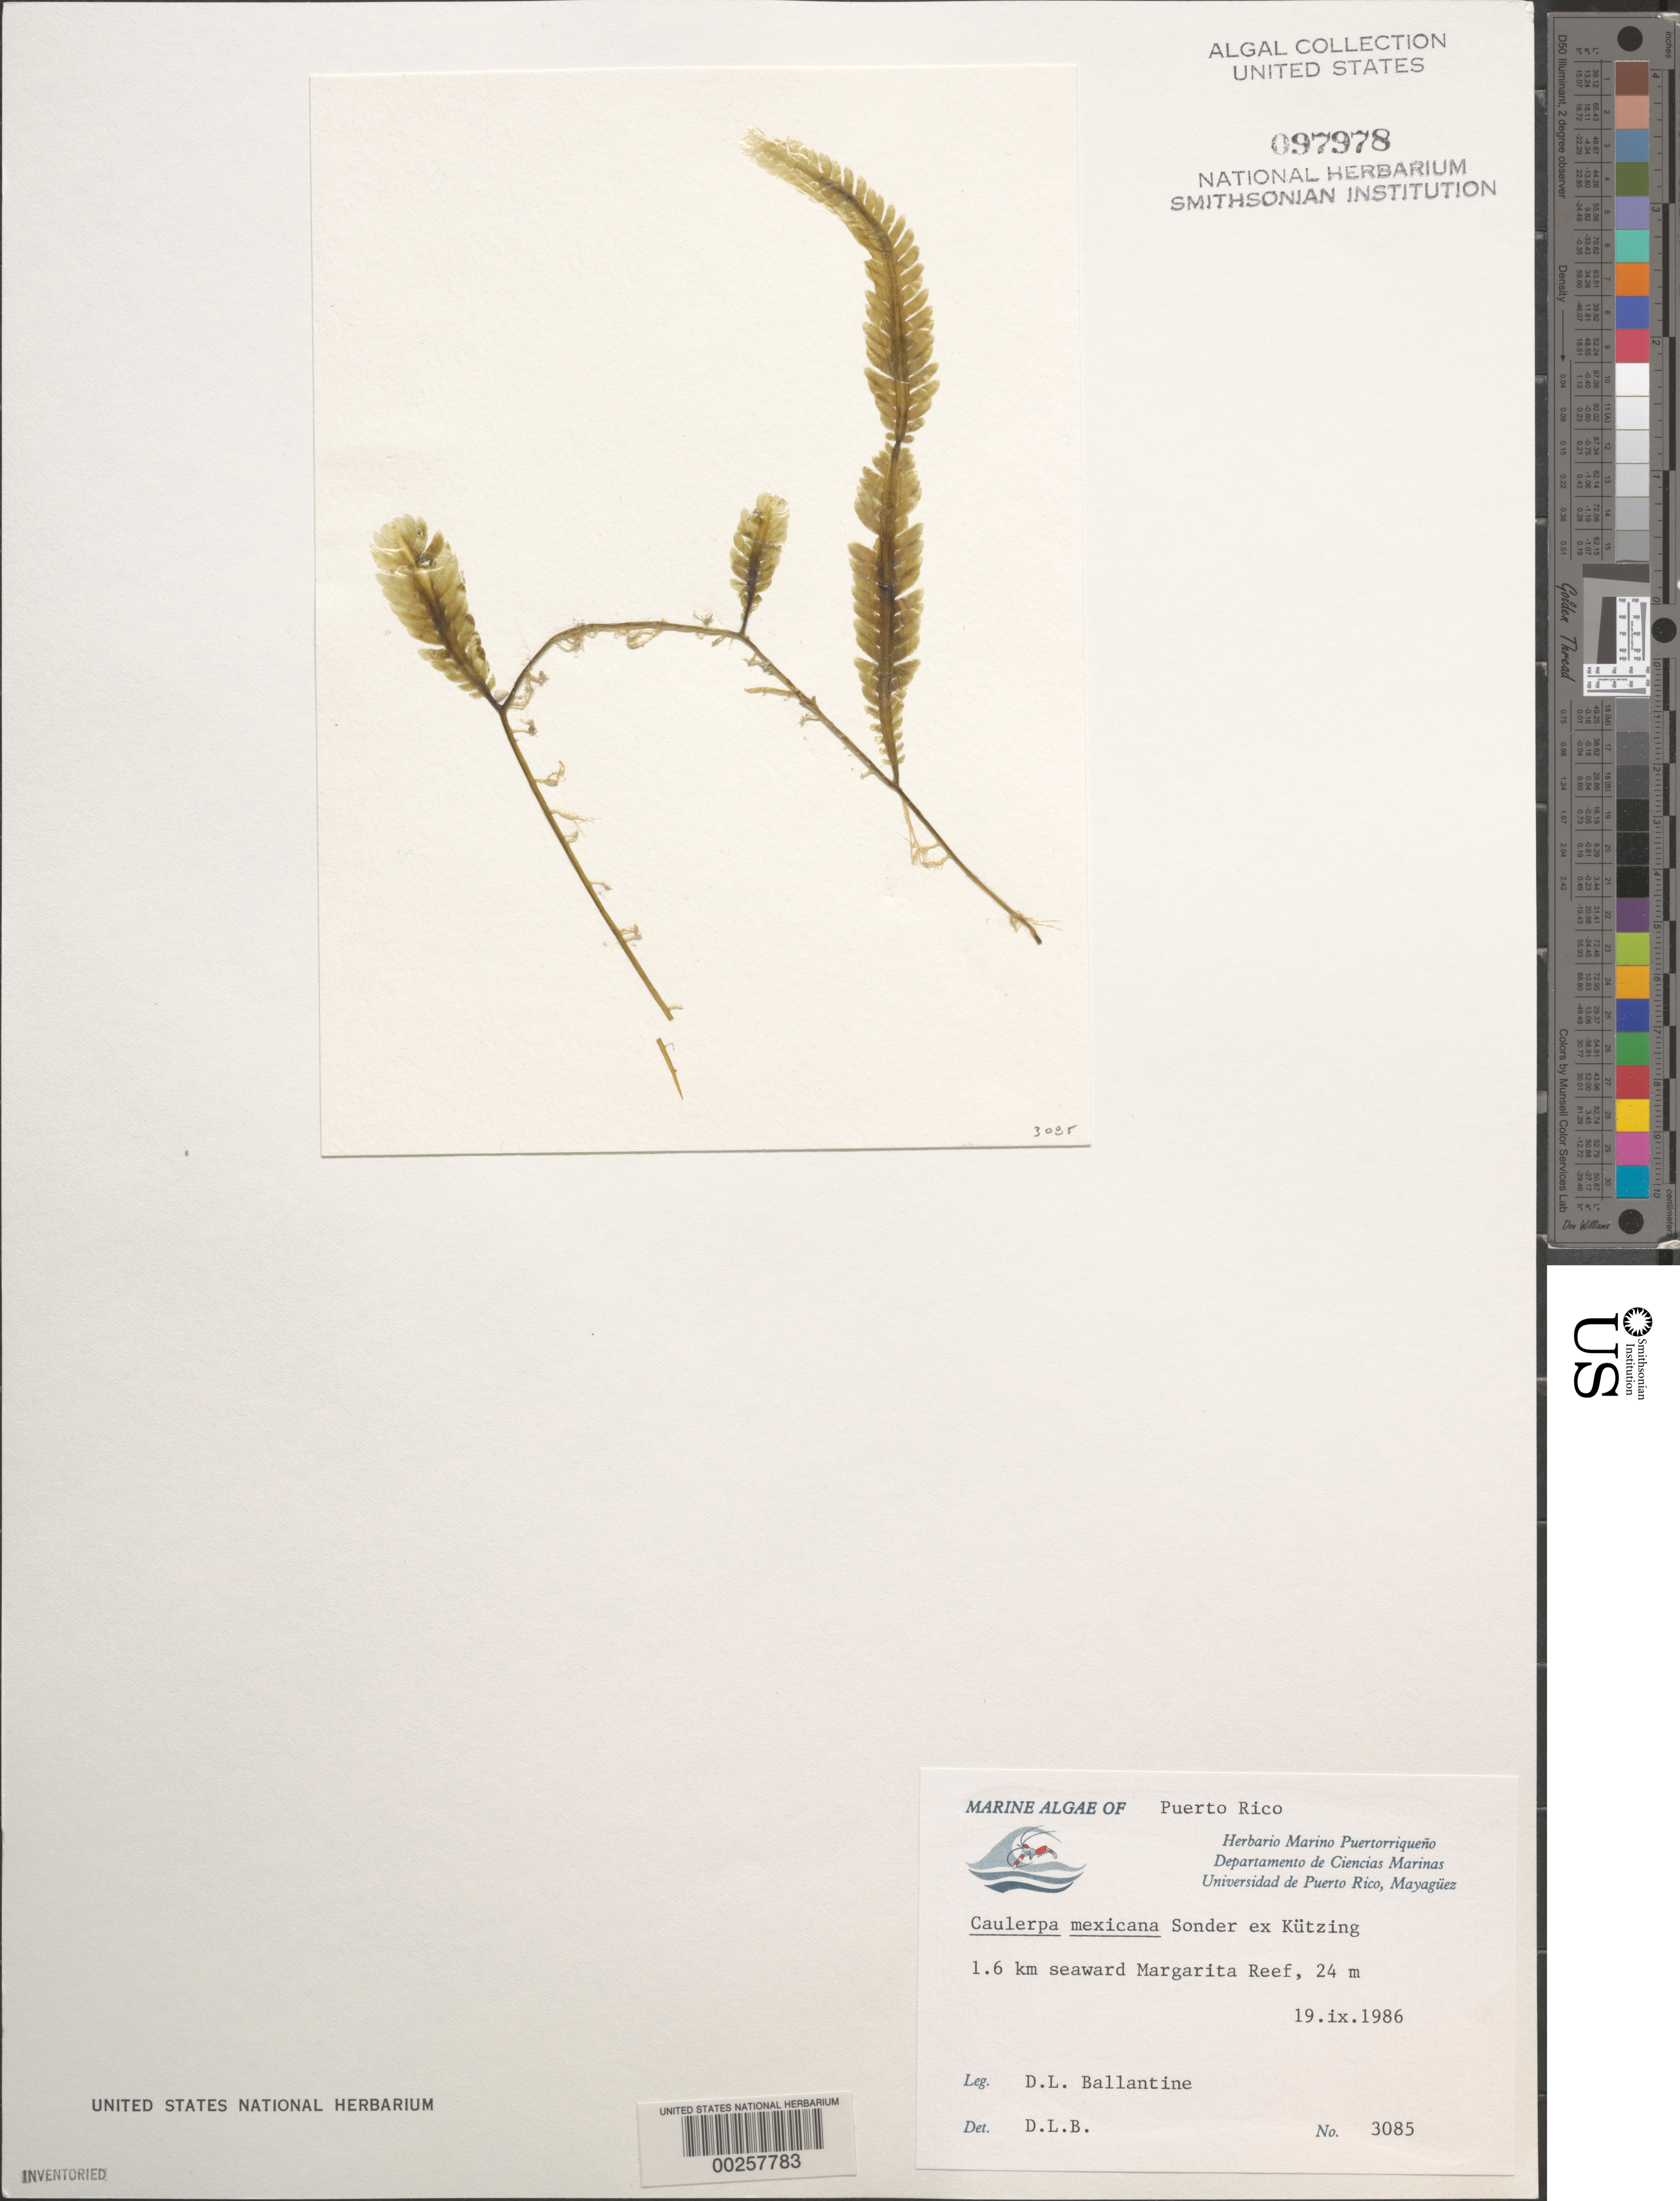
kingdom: Plantae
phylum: Chlorophyta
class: Ulvophyceae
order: Bryopsidales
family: Caulerpaceae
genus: Caulerpa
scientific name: Caulerpa mexicana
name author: Sond. ex Kütz.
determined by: Ballantine, D. L.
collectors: D.L. Ballantine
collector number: DLB 3085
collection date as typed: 19 Sep 1986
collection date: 1986-09-19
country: Puerto Rico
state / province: Lajas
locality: Margarita Reef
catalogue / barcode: US 97978